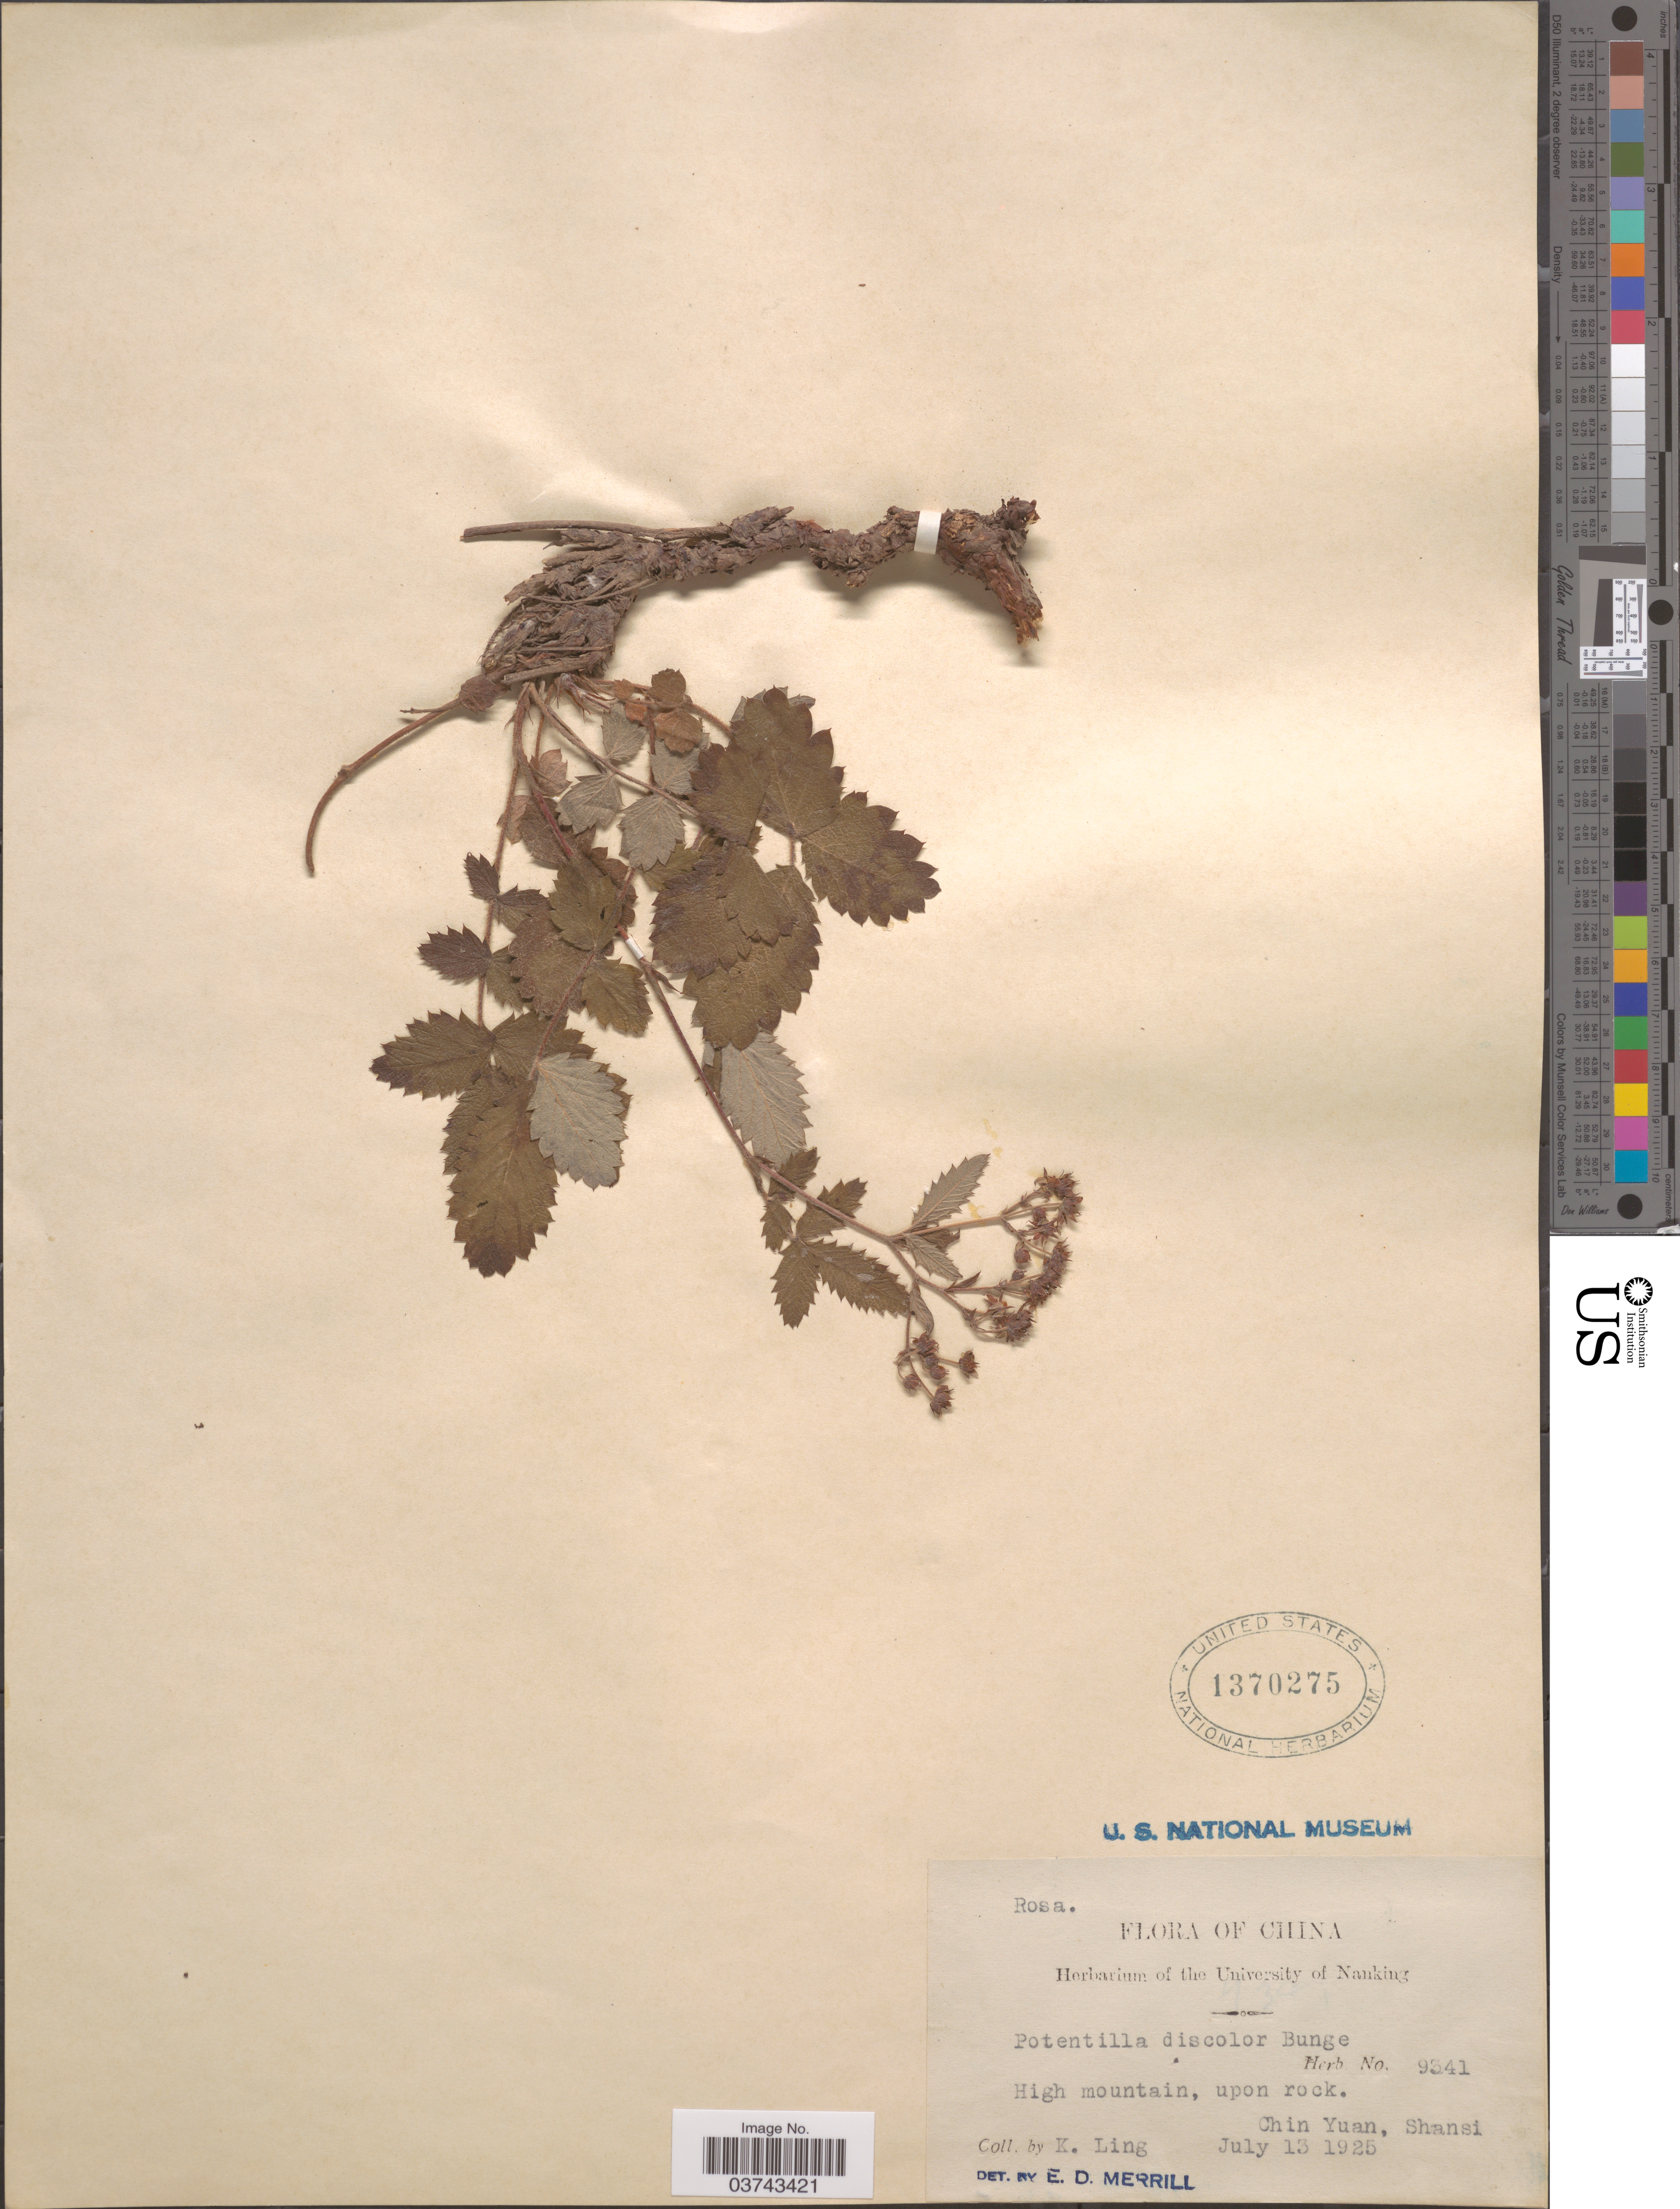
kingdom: Plantae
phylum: Tracheophyta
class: Magnoliopsida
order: Rosales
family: Rosaceae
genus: Potentilla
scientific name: Potentilla discolor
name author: Bunge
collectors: K. Ling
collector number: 9341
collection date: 1925-07-13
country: China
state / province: Shanxi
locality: Chin Yuan, Shansi.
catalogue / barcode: US 1370275